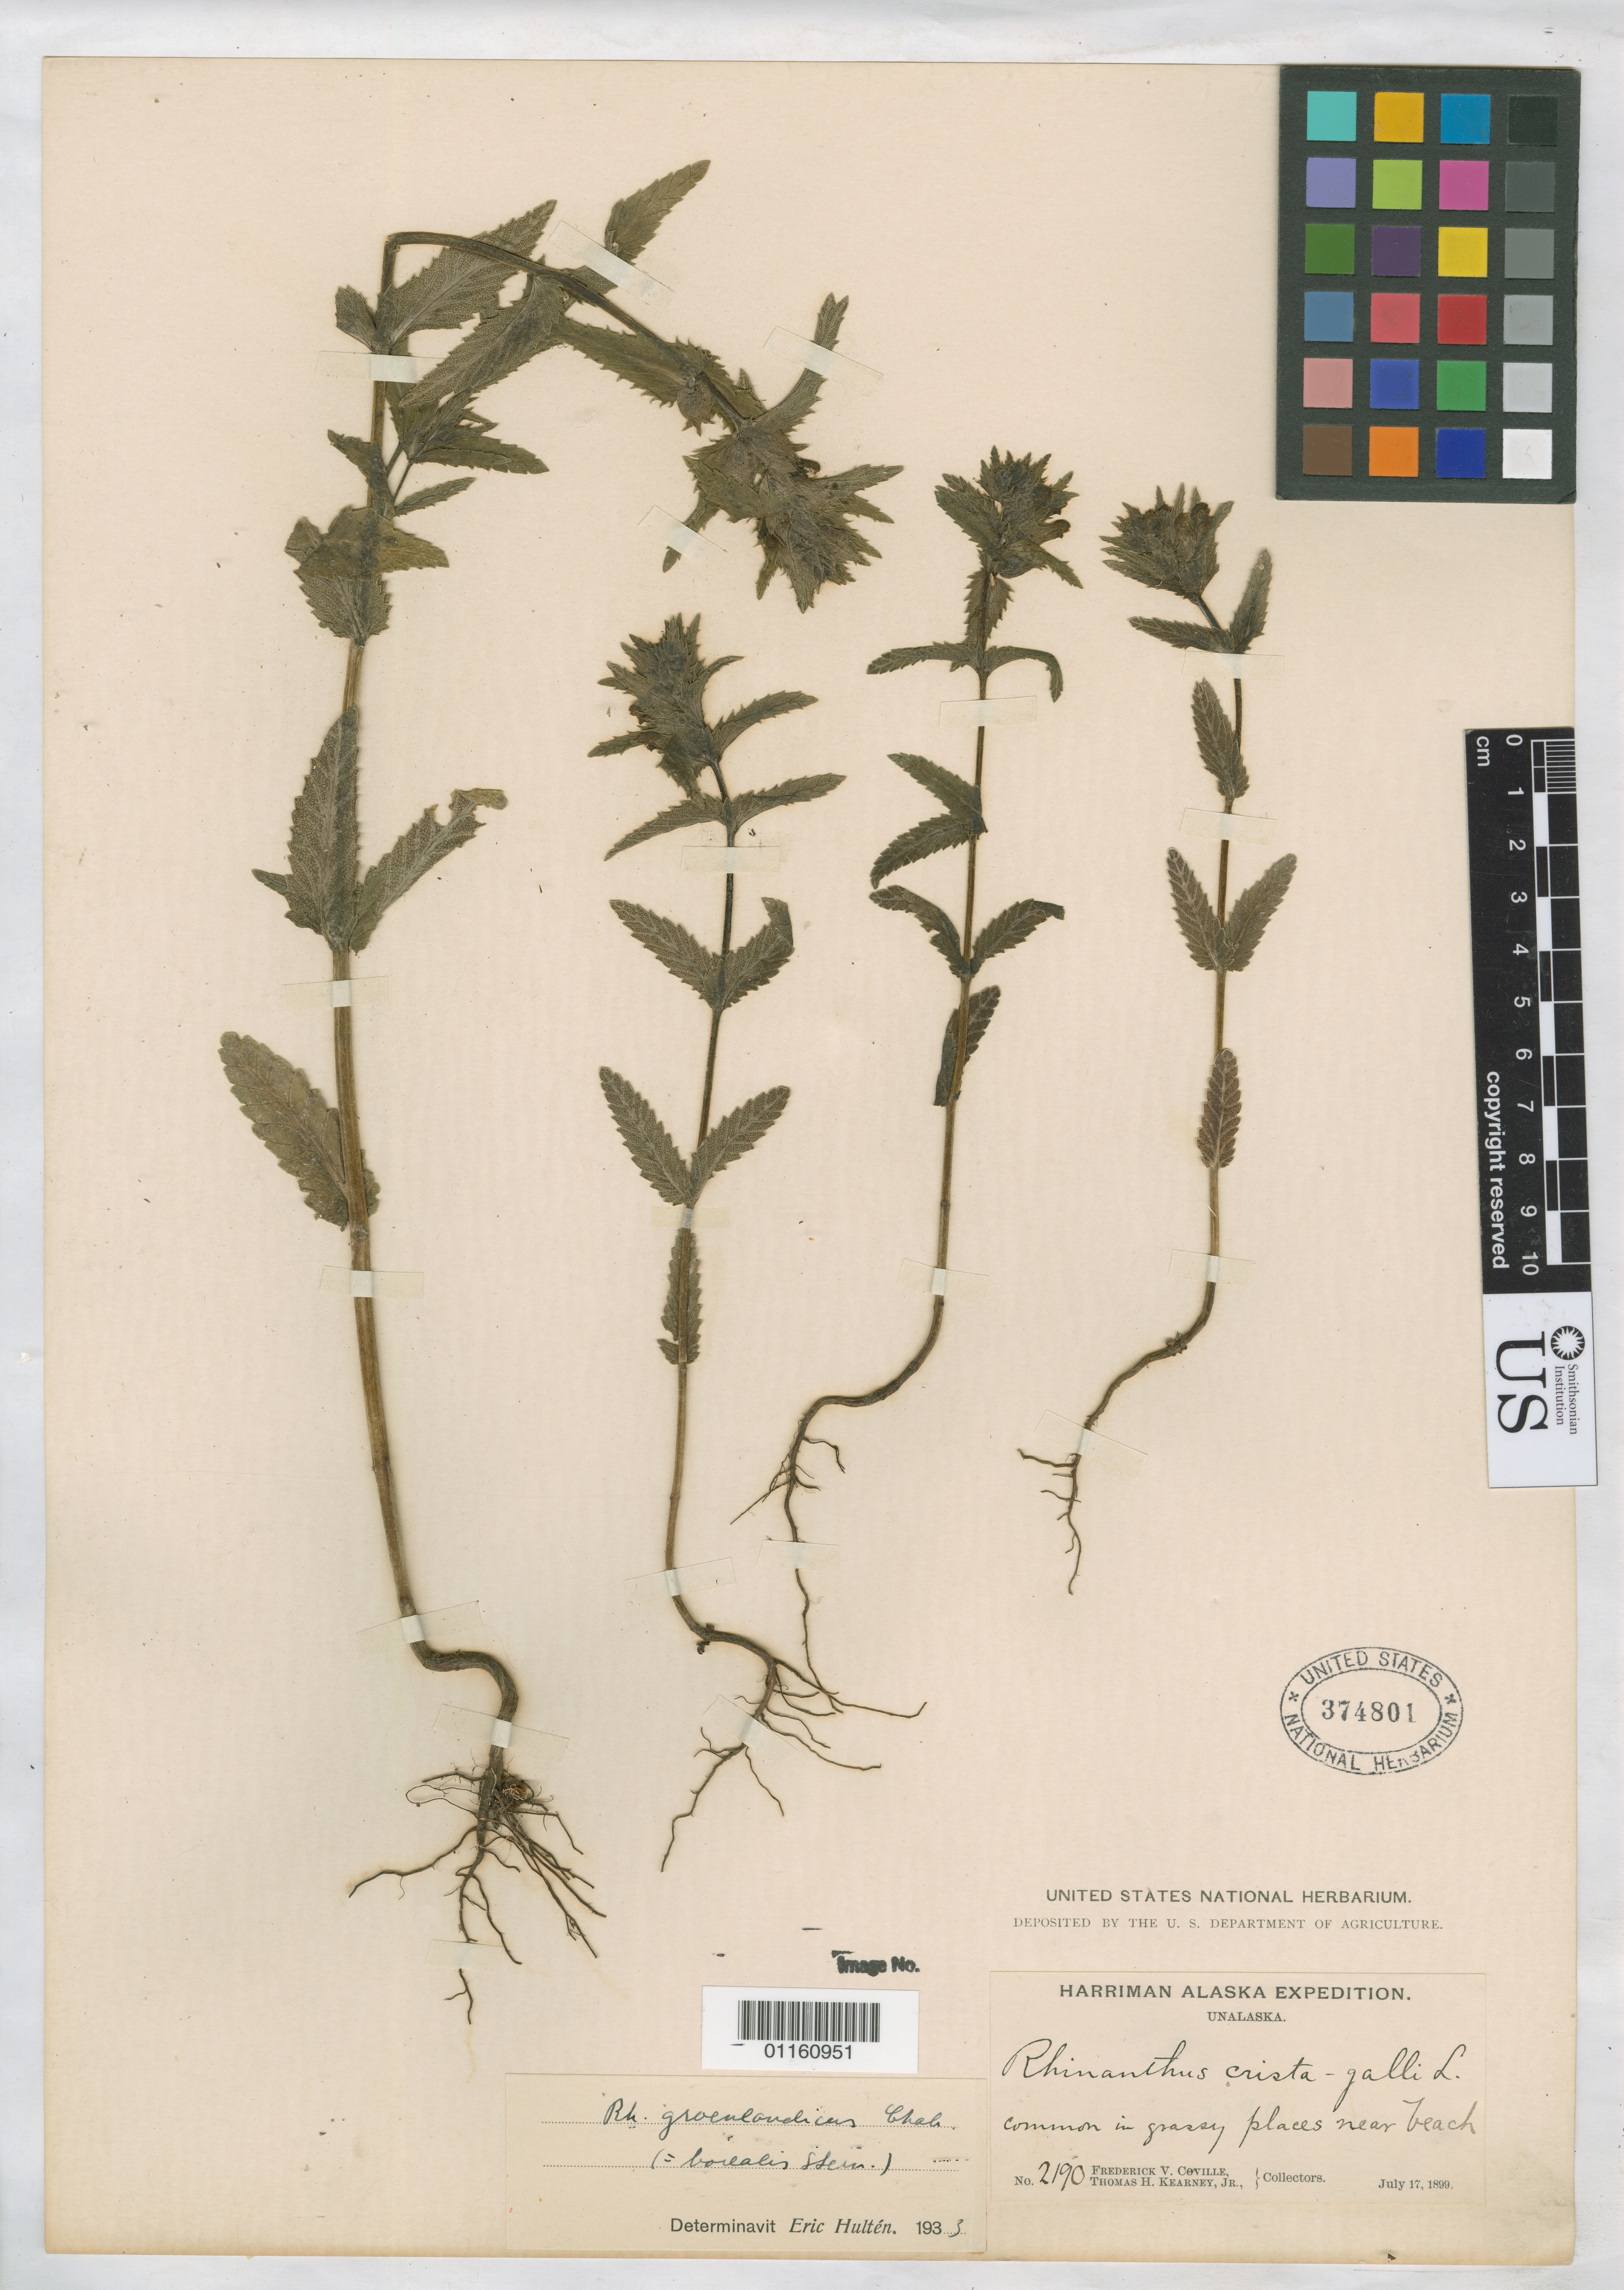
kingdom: Plantae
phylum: Tracheophyta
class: Magnoliopsida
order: Lamiales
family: Orobanchaceae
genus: Rhinanthus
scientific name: Rhinanthus groenlandicus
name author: Chabert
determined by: Hultén, [O.] Eric G.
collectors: F. V. Coville & T. H. Kearney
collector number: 2190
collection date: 1899-07-17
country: United States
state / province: Alaska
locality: Unalaska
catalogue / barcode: US 374801